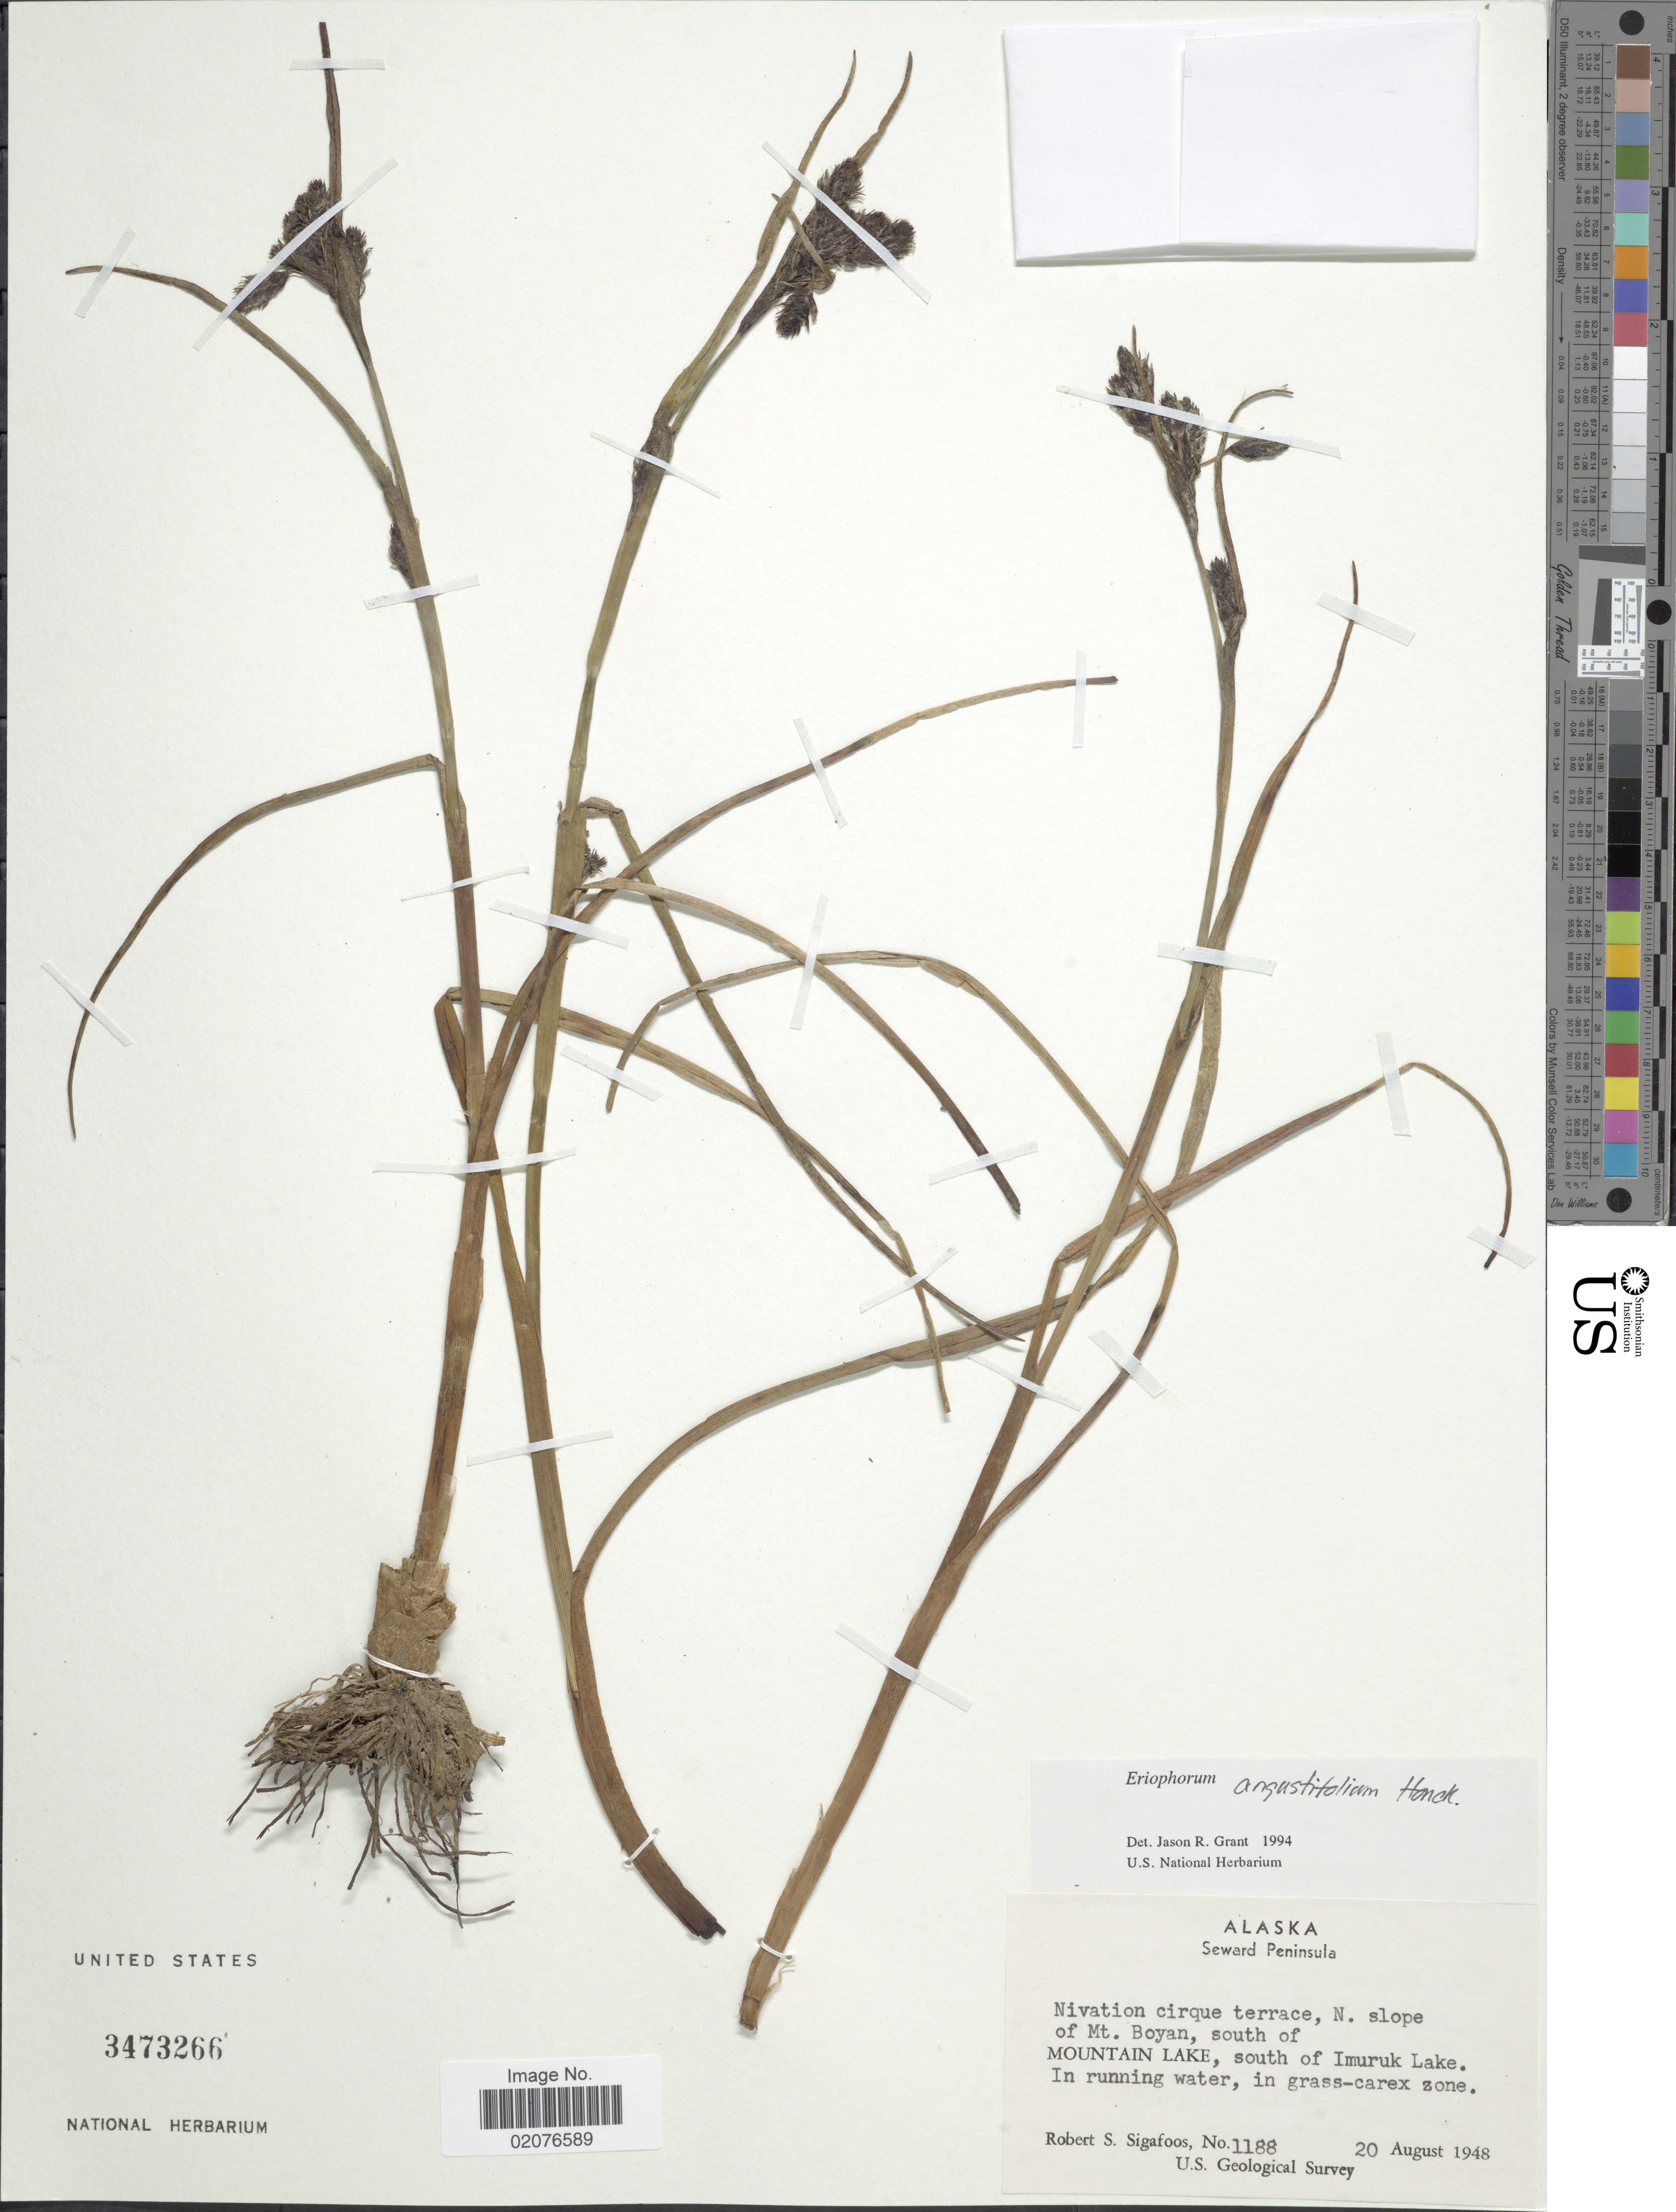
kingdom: Plantae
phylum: Tracheophyta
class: Liliopsida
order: Poales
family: Cyperaceae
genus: Eriophorum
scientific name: Eriophorum angustifolium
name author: Honck.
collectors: R. Sigafoos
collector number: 1188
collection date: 1948-08-20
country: United States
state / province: Alaska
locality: Seward Peninsula, Nivation cirque terrace, N. slope of Mt Boyan, south of Mountain Lake, south of Imuruk Lake, In running water, in grass-carex zone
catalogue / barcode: US 3473266